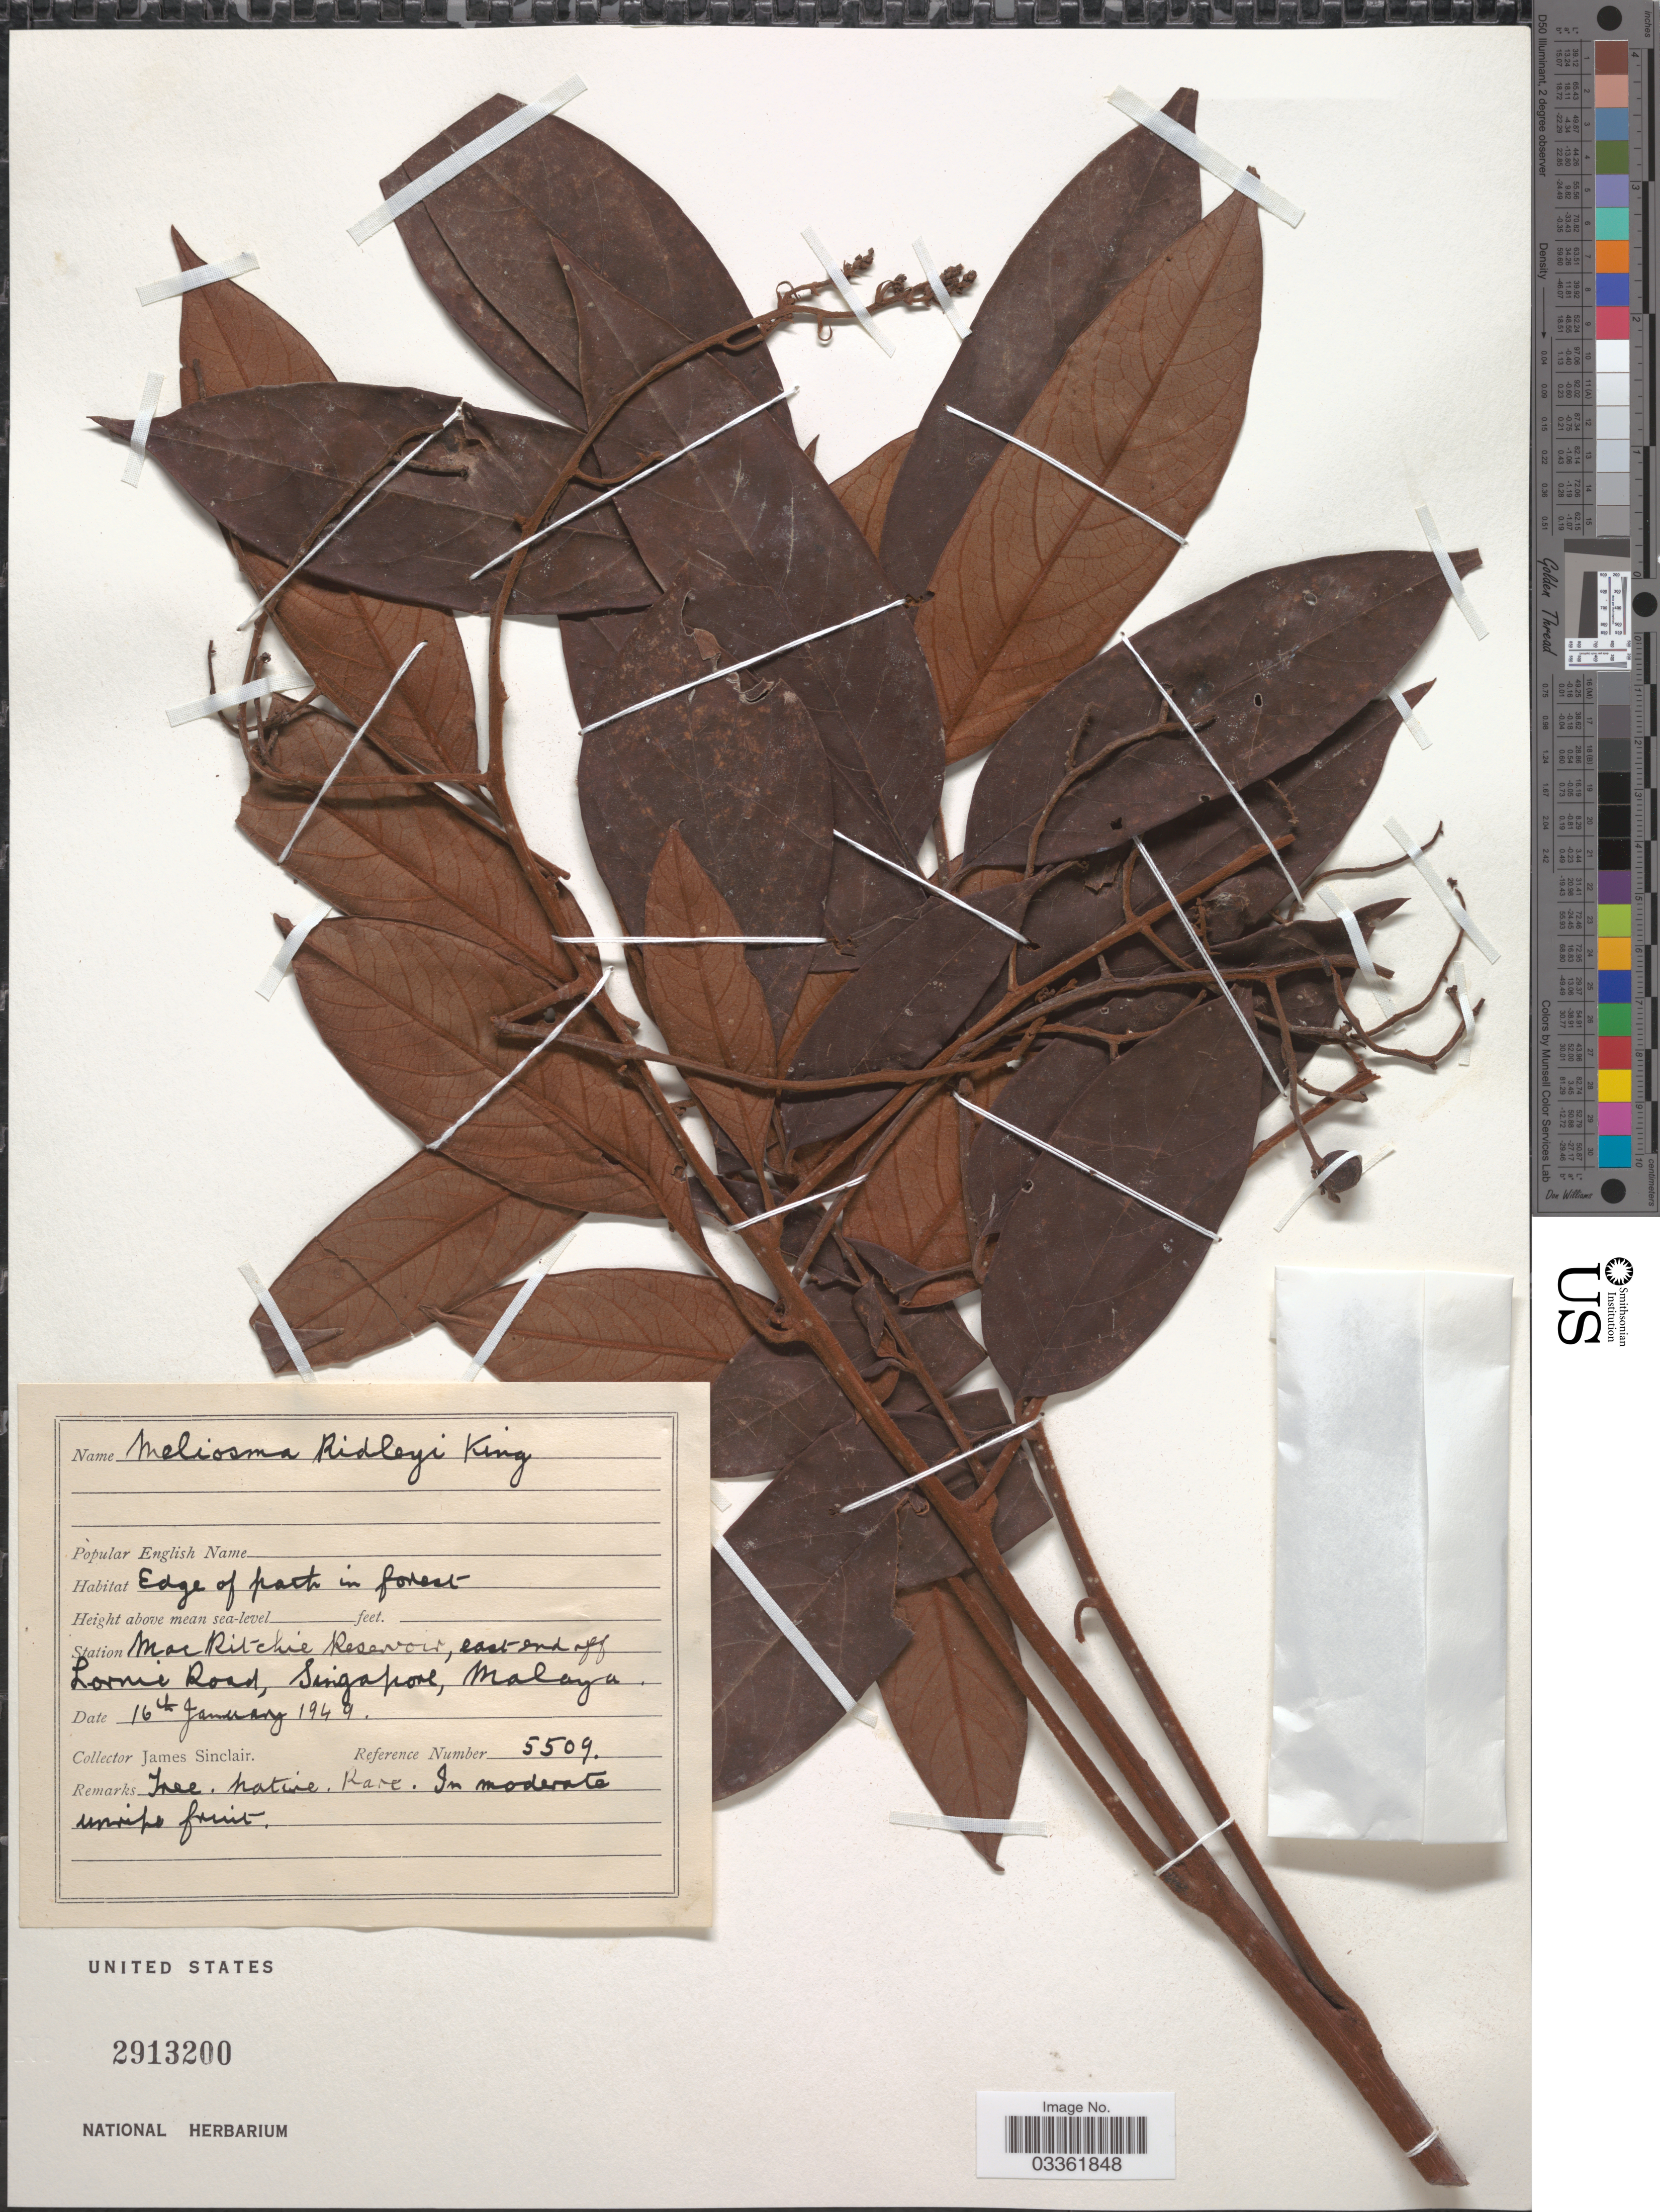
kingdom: Plantae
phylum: Tracheophyta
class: Magnoliopsida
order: Proteales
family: Sabiaceae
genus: Meliosma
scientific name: Meliosma ridleyi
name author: King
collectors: J. Sinclair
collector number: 5509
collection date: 1949-01-16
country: Singapore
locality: Station Mac Ritchie Reservoir, east end off Lornie Road, Malaya.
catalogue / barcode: US 2913200